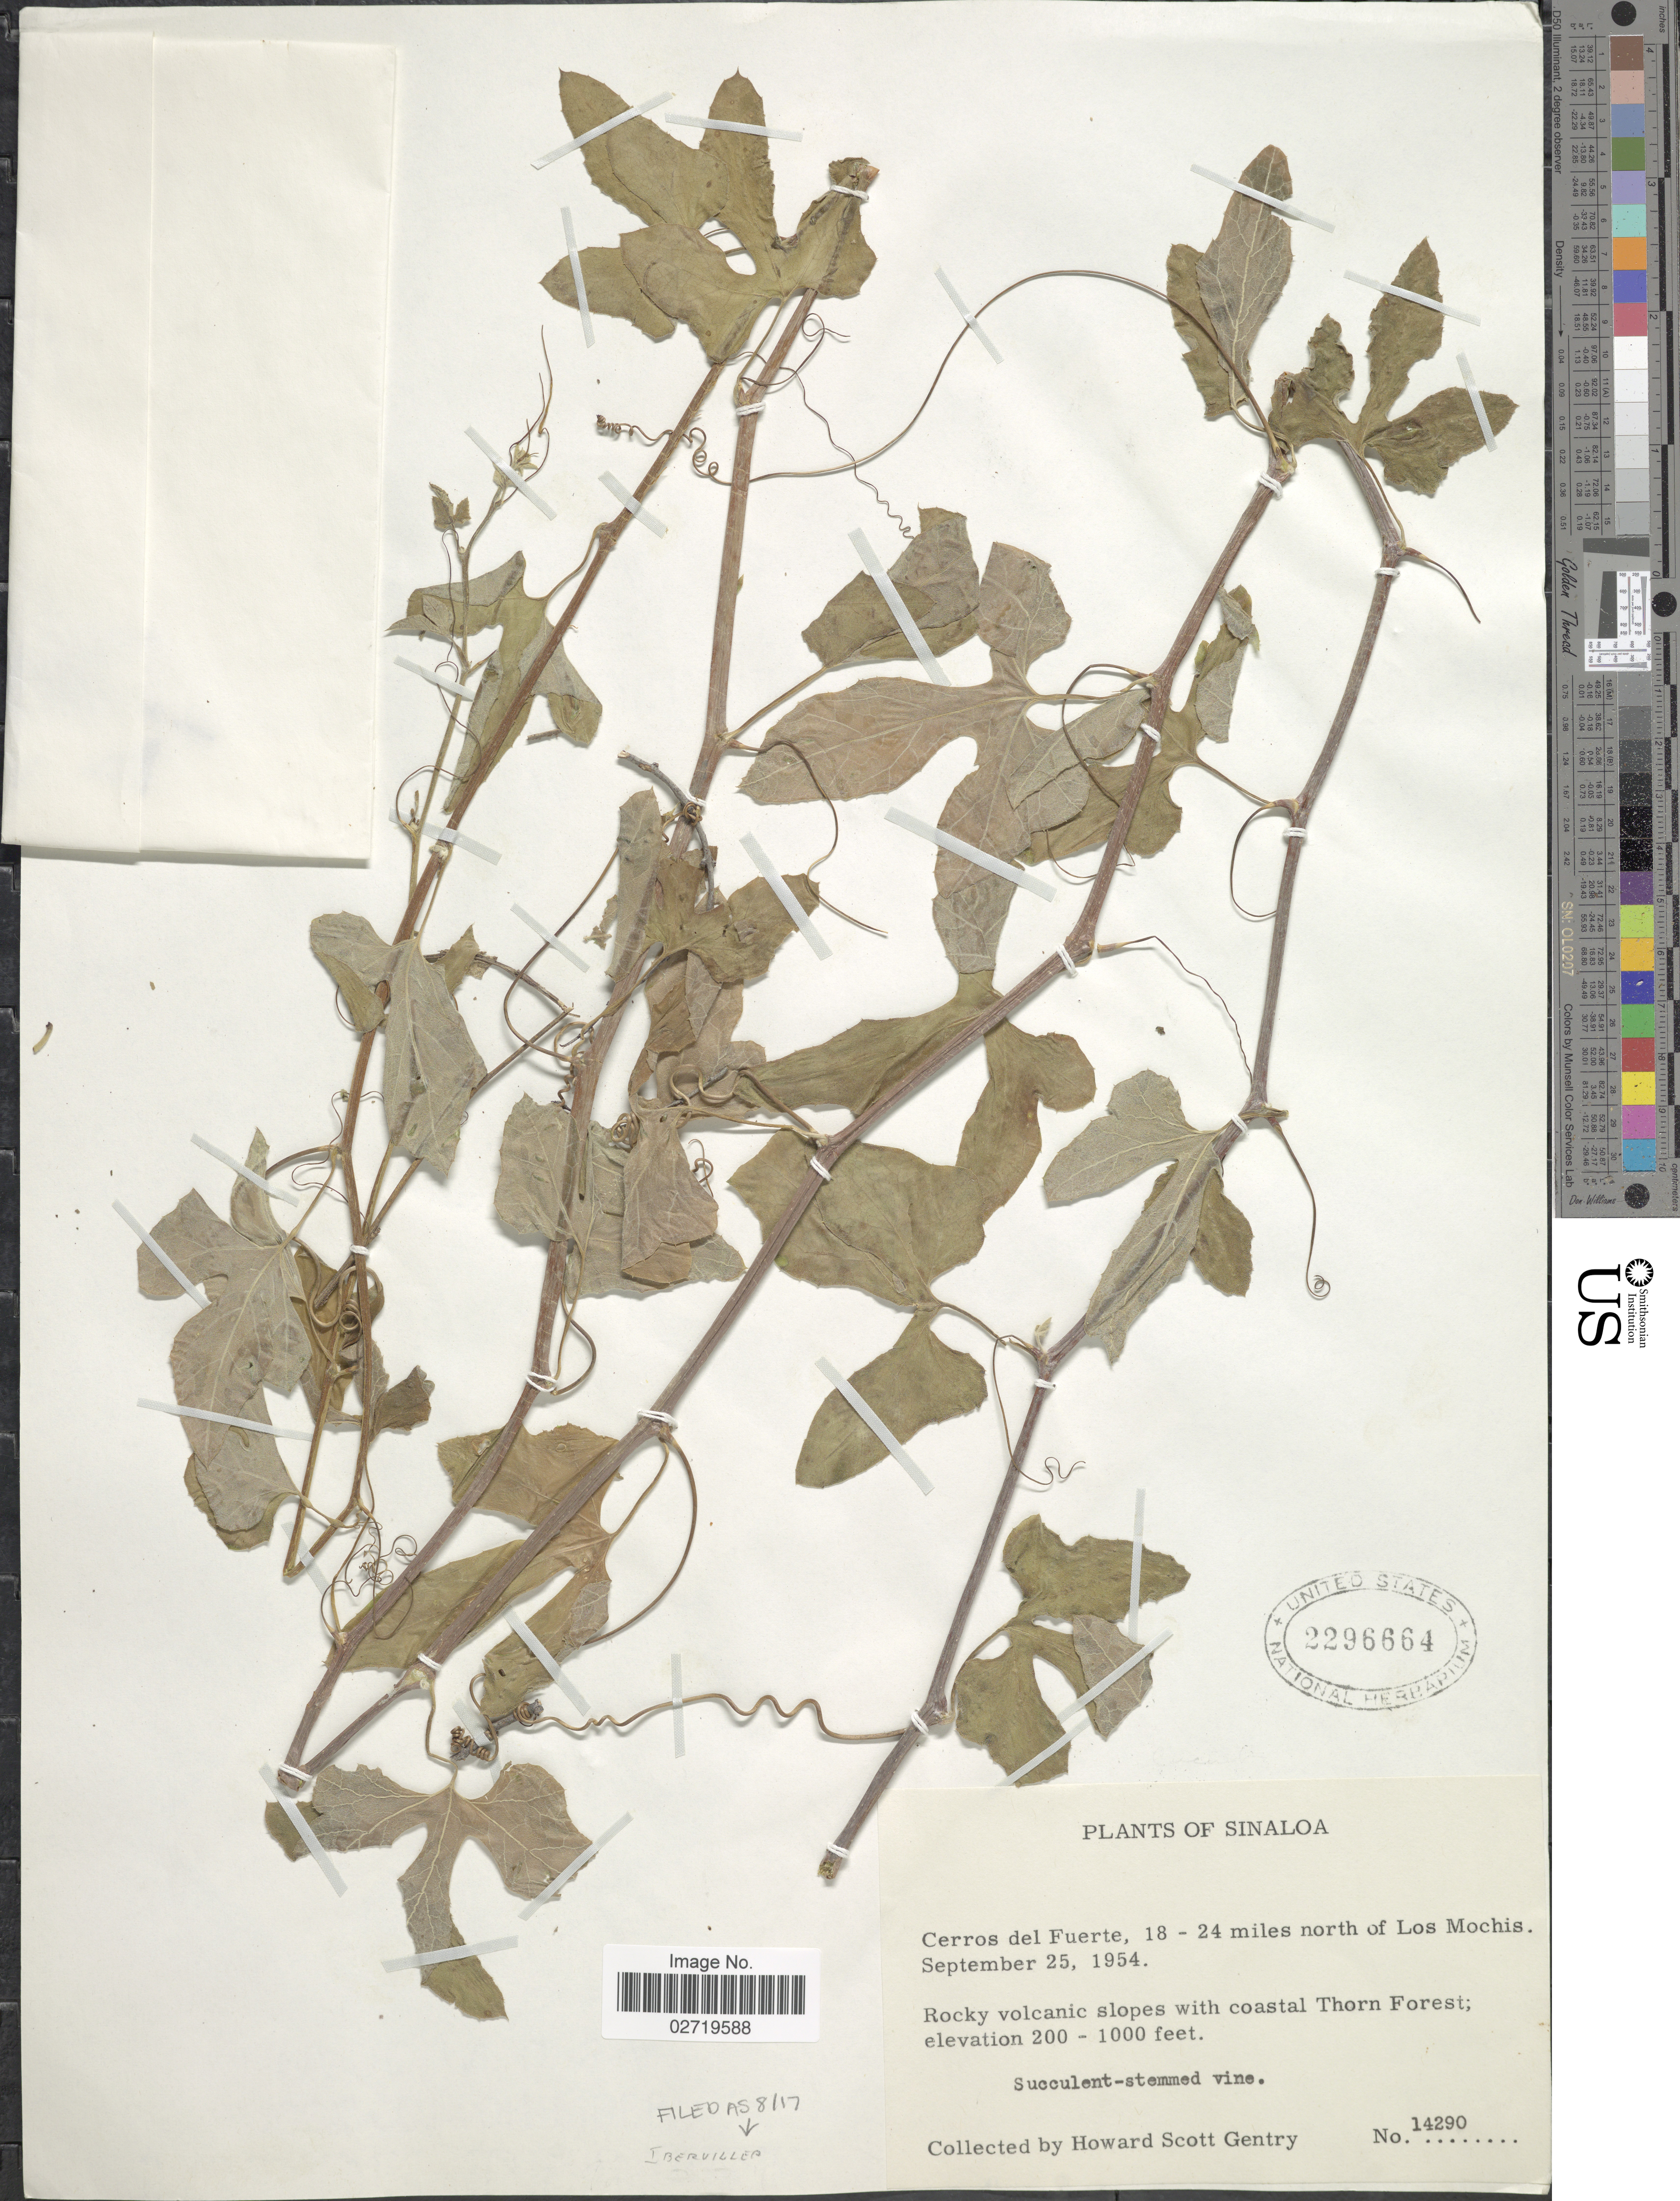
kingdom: Plantae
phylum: Tracheophyta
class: Magnoliopsida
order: Cucurbitales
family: Cucurbitaceae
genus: Ibervillea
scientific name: Ibervillea sp.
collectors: H. S. Gentry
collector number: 14290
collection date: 1954-09-25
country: Mexico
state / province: Sinaloa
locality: Cerros del Fuerte, 18-24 miles north of Los Mochis. Rocky volcanic slopes with coastal Thorn Forest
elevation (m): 61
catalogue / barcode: US 2296664